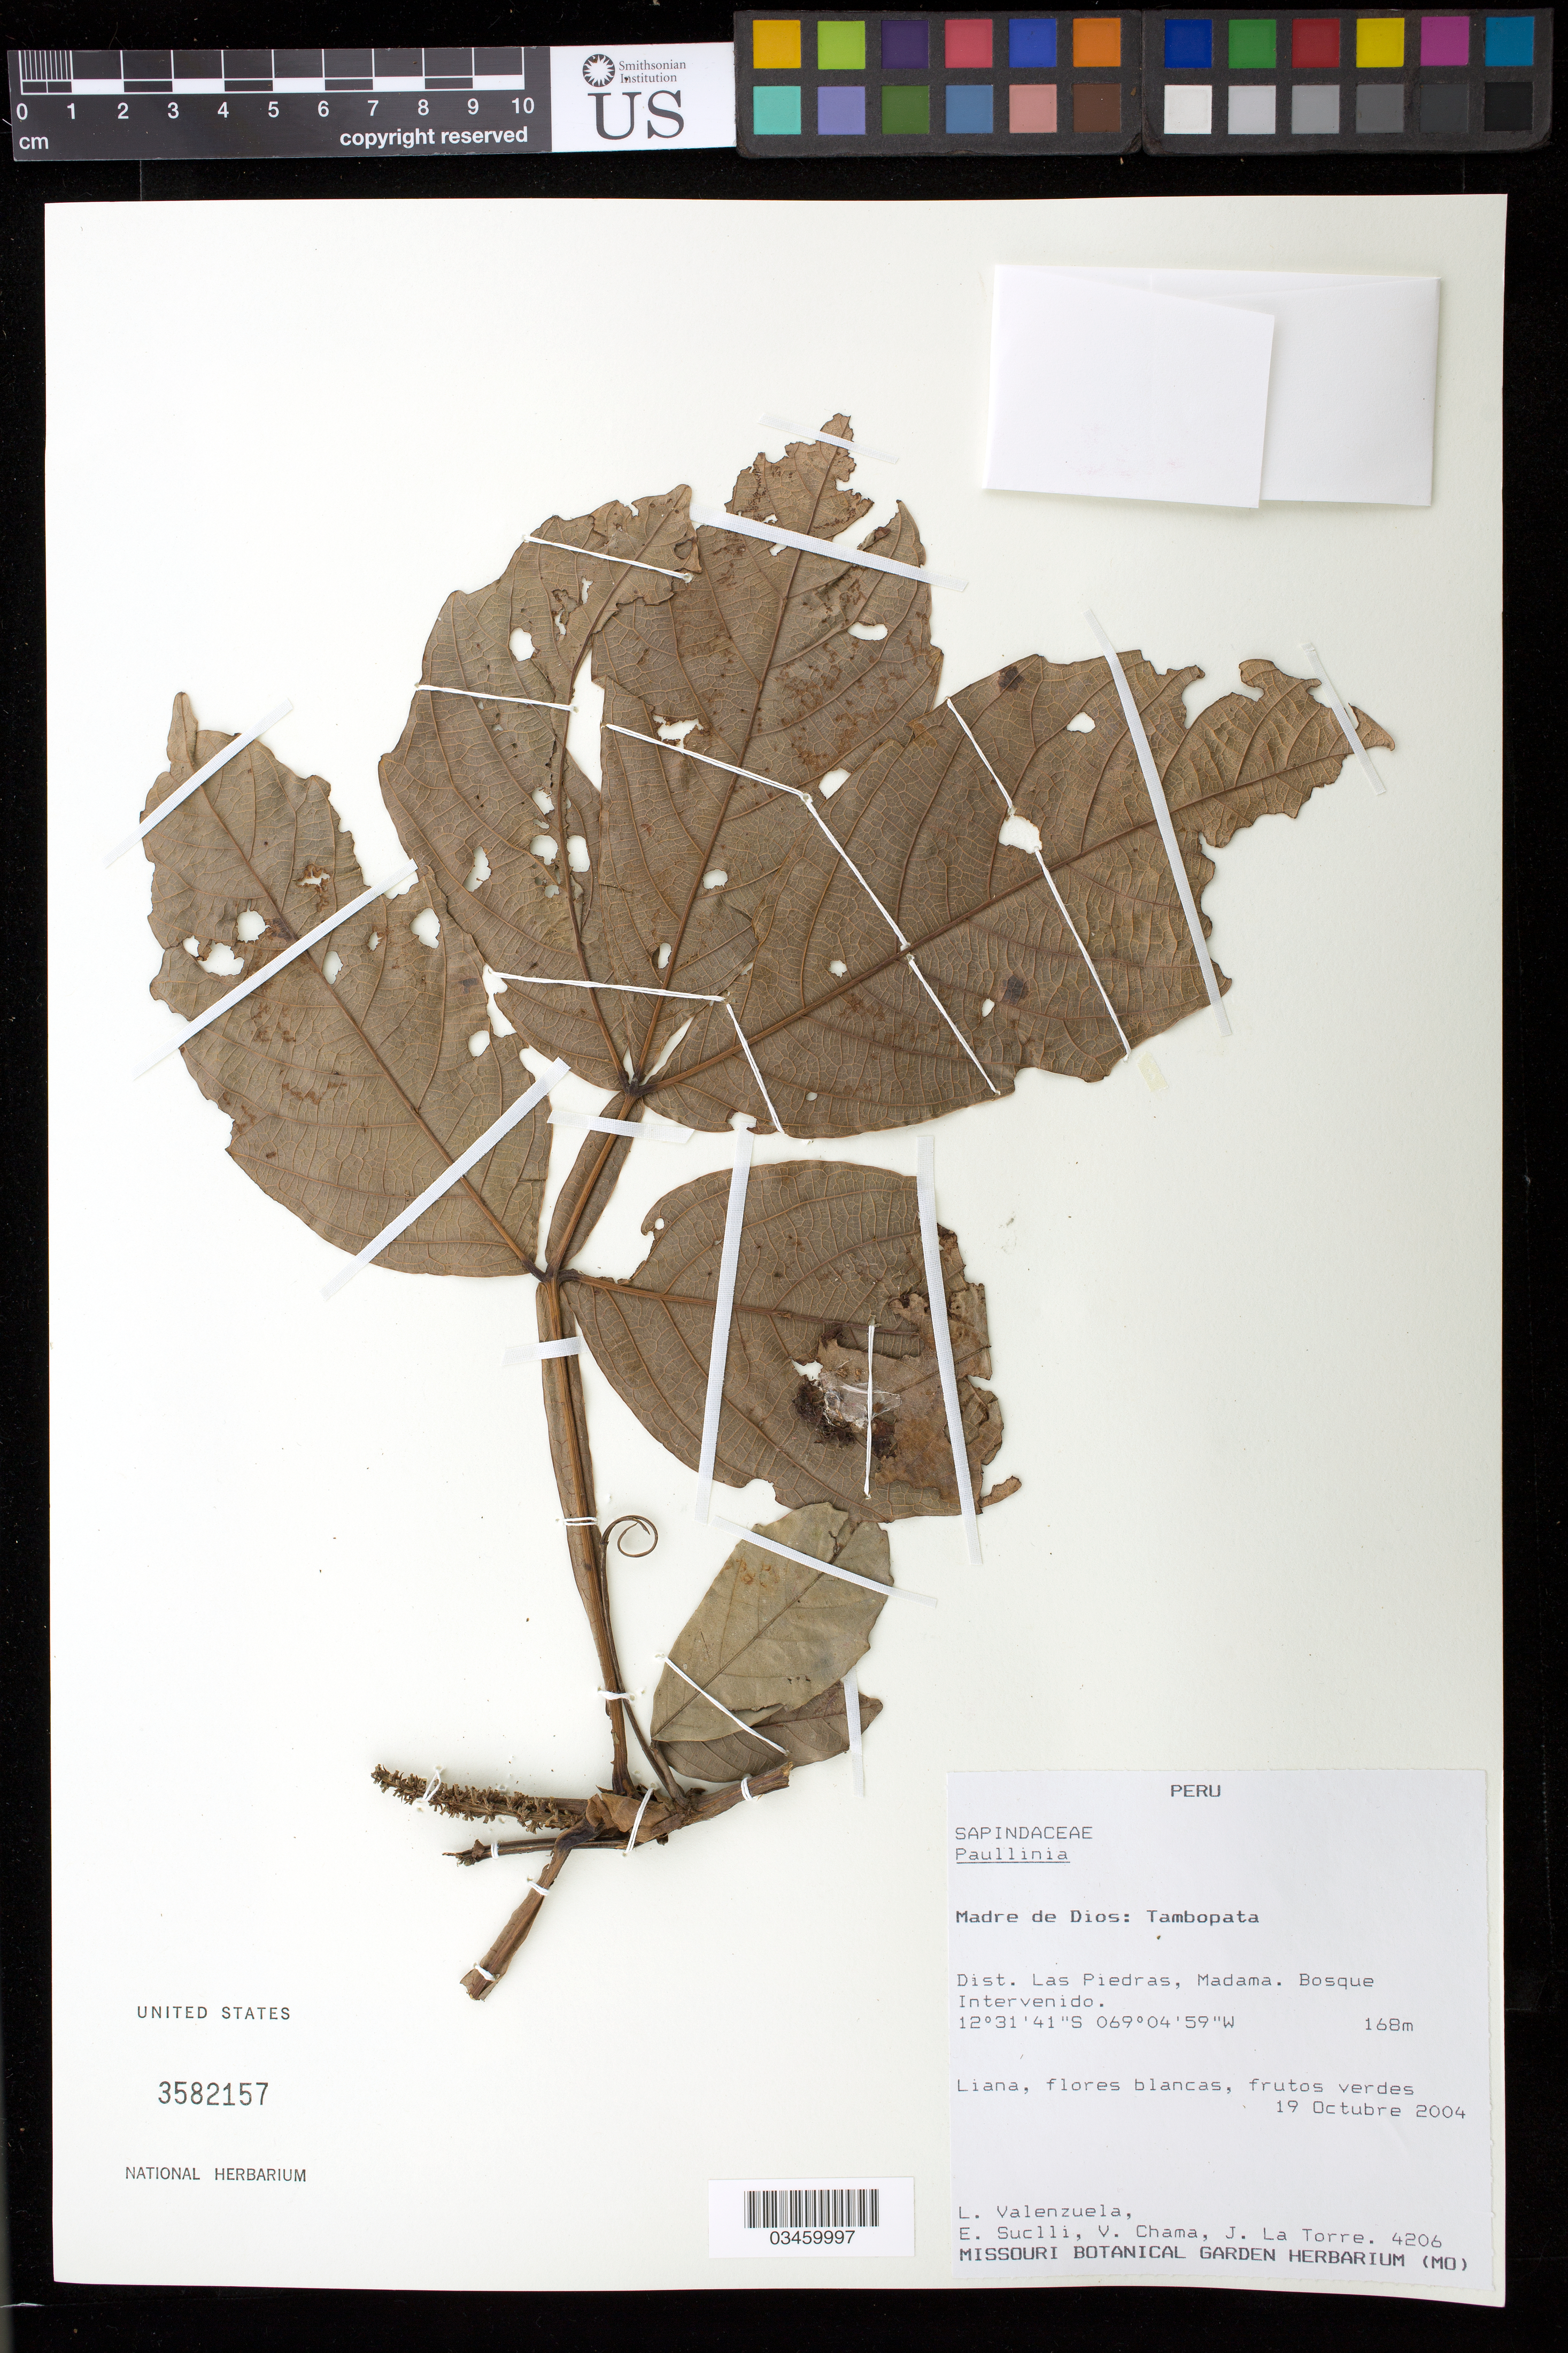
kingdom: Plantae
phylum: Tracheophyta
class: Magnoliopsida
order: Sapindales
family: Sapindaceae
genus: Paullinia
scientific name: Paullinia bracteosa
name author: Radlk.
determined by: Acevedo-Rodriguez, P., (US), Smithsonian Institution - National Museum of Natural History (UNITED STATES)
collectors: L. Valenzuela, E. Suclli, V. Chama & J. La Torre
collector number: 4206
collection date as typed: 19 Oct 2004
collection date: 2004-10-19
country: Peru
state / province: Madre de Dios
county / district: Tambopata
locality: Las Piedras, Madama.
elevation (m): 168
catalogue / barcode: US 3582157